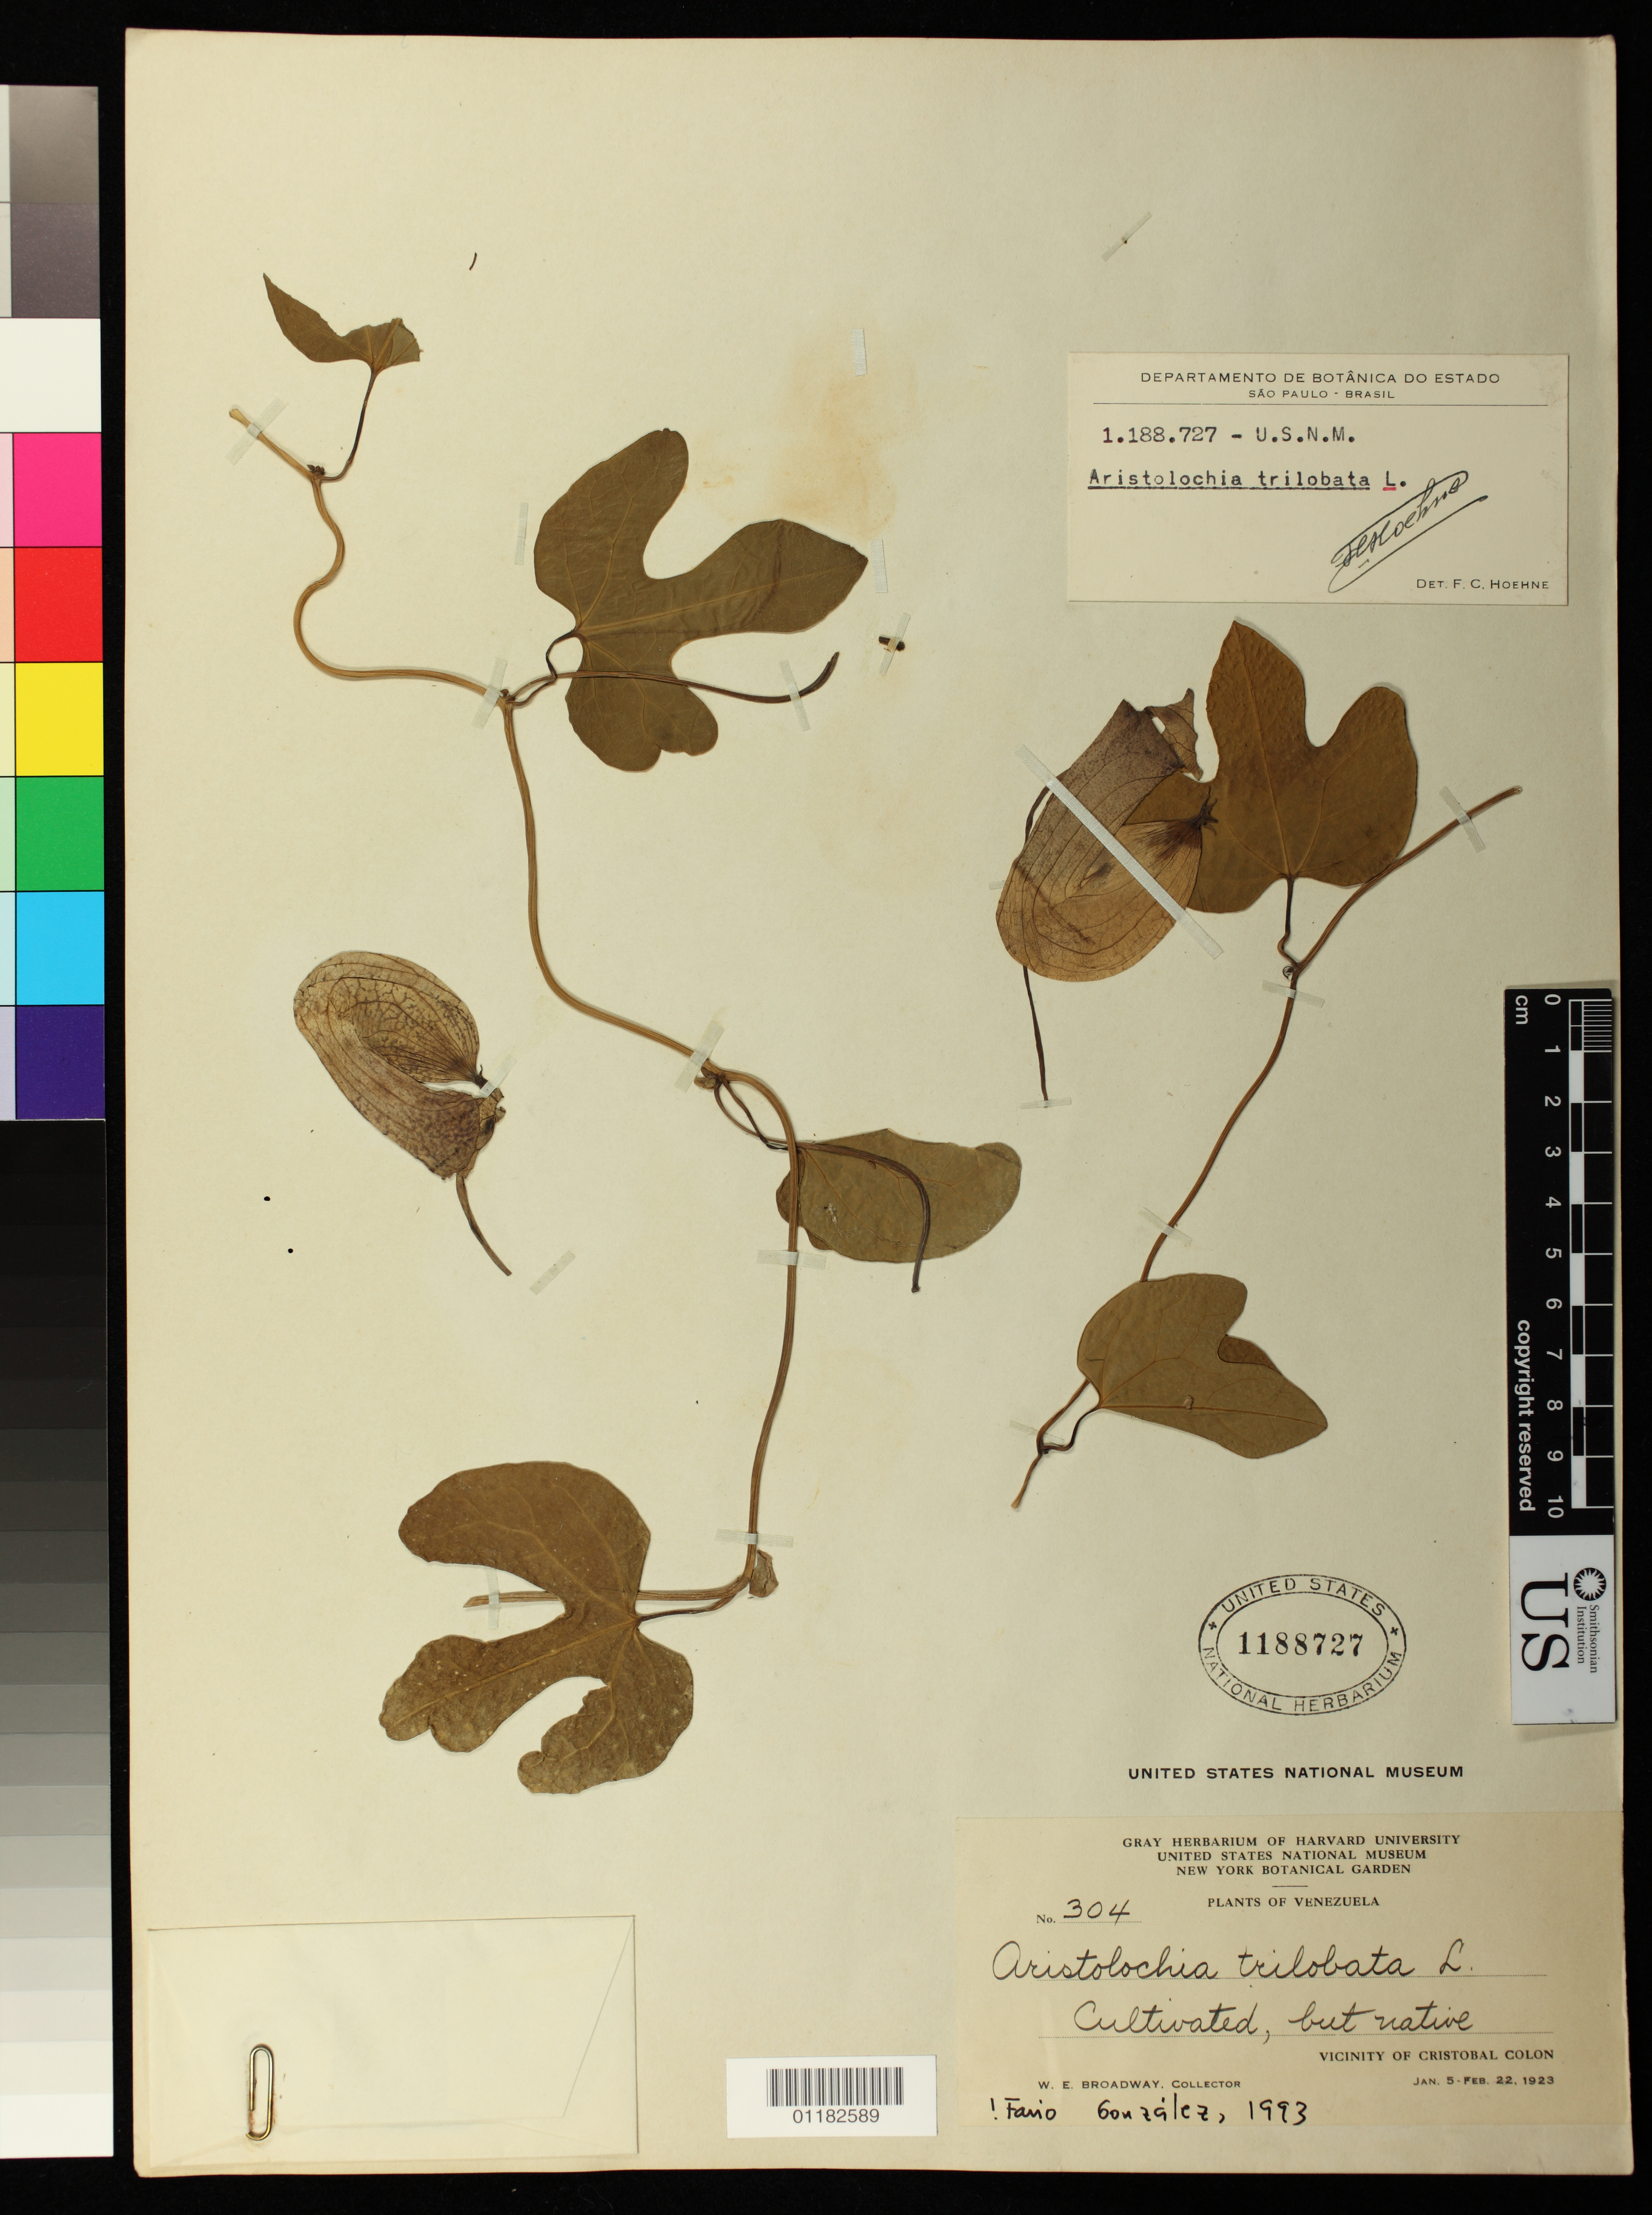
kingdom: Plantae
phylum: Tracheophyta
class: Magnoliopsida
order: Piperales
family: Aristolochiaceae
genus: Aristolochia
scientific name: Aristolochia trilobata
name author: L.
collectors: W. E. Broadway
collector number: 304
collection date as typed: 05 Jan 1923 to 22 Feb 1923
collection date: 1923-01-05/1923-02-22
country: Venezuela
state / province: Sucre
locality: Vicinity of Cristobal Colon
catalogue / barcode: US 1188727